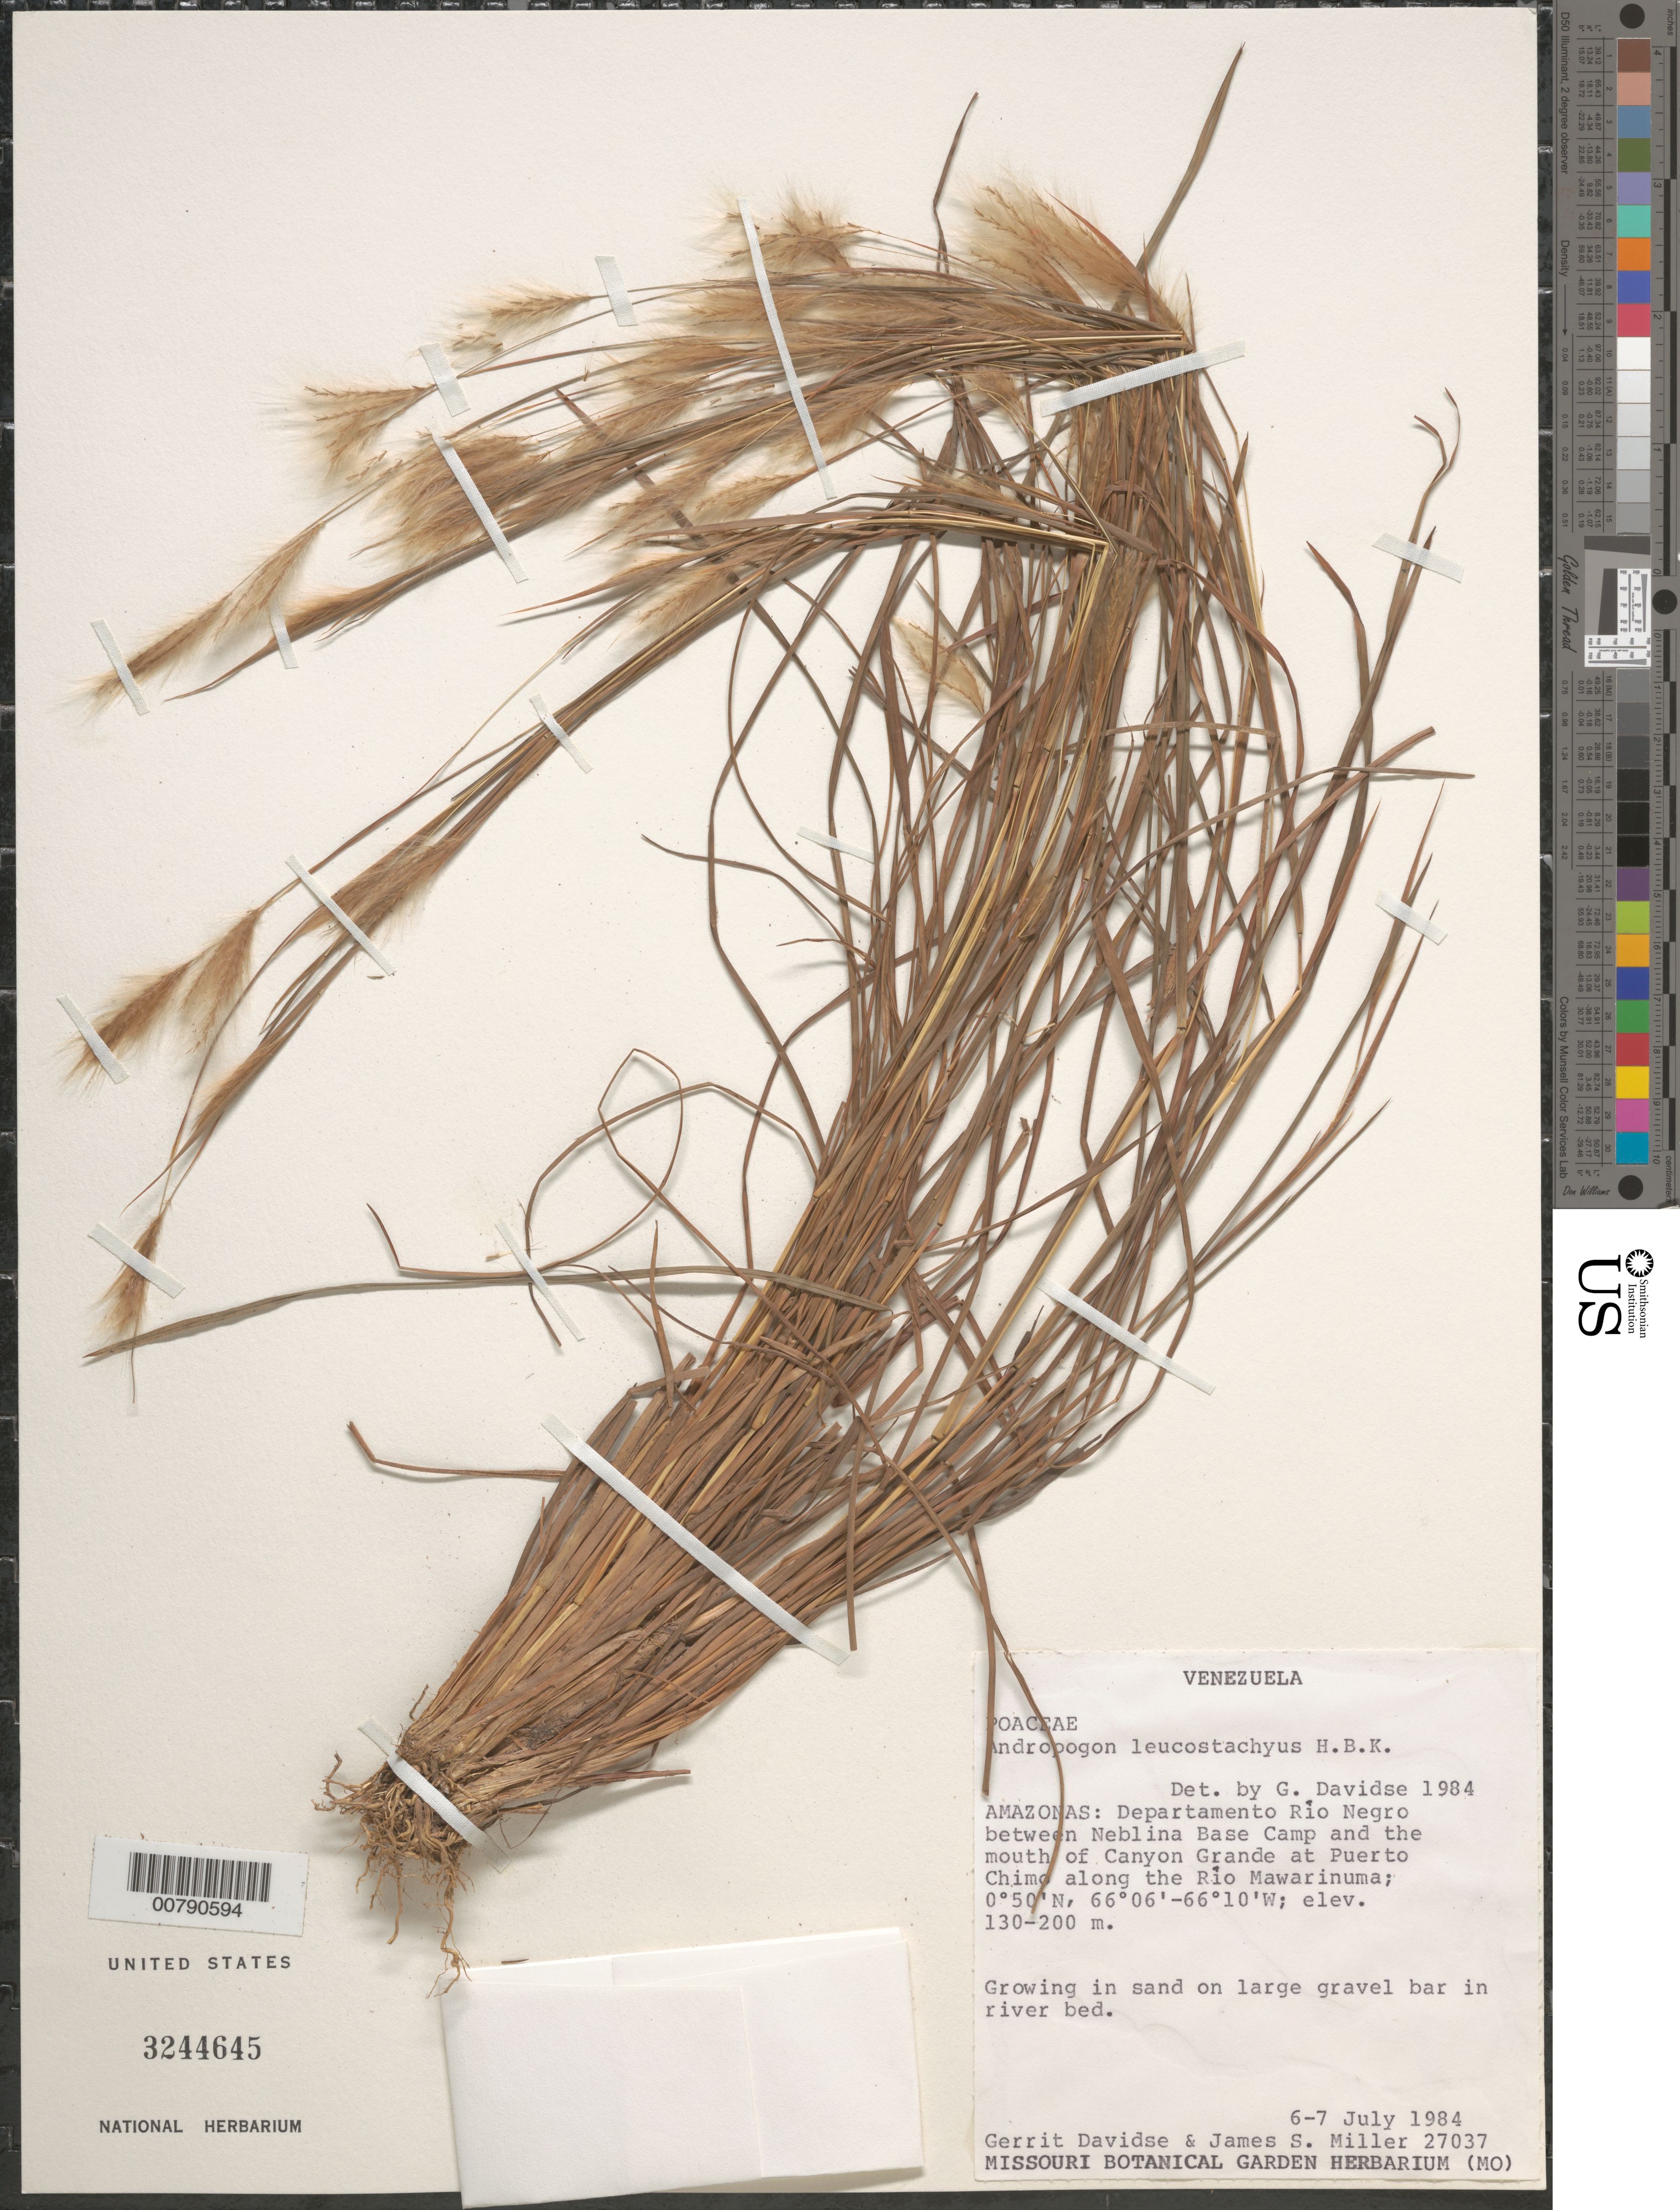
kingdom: Plantae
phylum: Tracheophyta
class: Liliopsida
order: Poales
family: Poaceae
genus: Andropogon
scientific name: Andropogon leucostachyus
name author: Kunth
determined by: Tillett, S. S.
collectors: G. Davidse & J. S. Miller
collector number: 27037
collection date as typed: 6-Jul-84 to 7-Jul-84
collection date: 1984-07-06/1984-07-07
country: Venezuela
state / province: Amazonas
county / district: Río Negro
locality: Neblina Base Camp to mouth of Canyon Grande, along Río Mawarinuma, at Puerto Chimo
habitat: Riverbank in partial shade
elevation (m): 130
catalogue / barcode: US 3244645